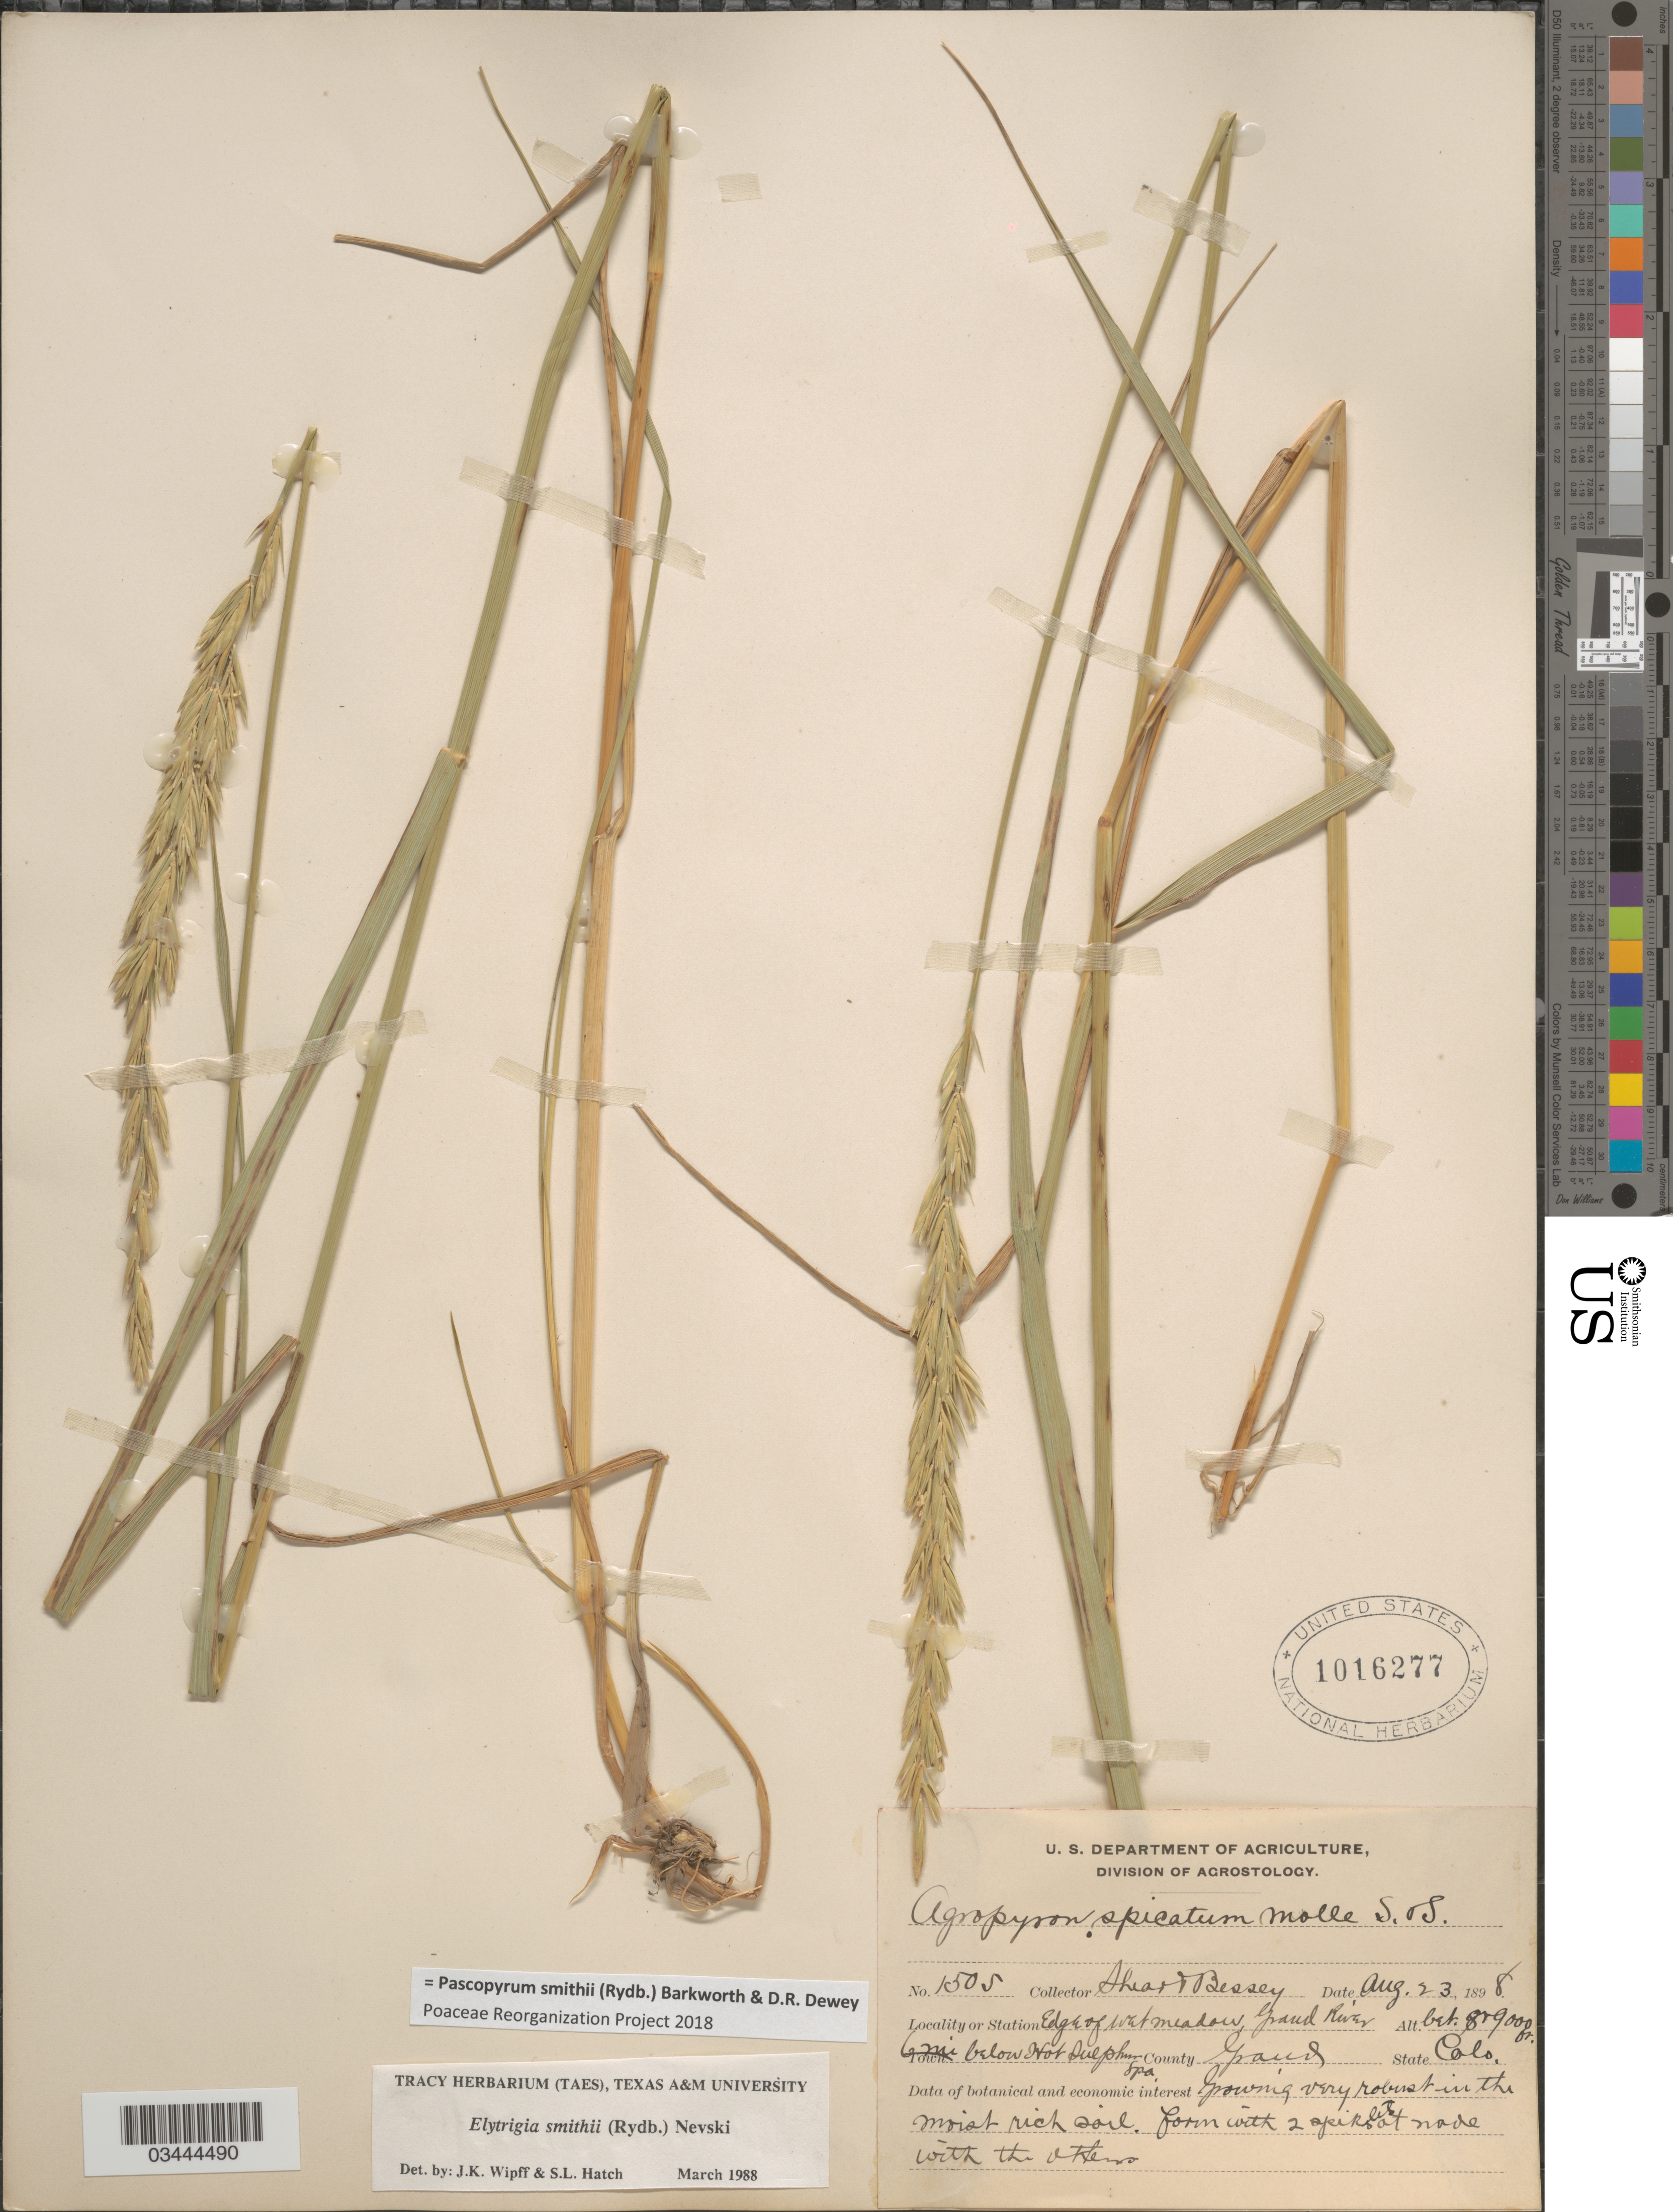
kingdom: Plantae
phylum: Tracheophyta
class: Liliopsida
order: Poales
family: Poaceae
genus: Pascopyrum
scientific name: Pascopyrum smithii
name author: (Rydb.) Barkworth & Dewey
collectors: -- Shear & -. Bessey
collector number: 1505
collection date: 1898-08-23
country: United States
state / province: Colorado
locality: Edge of wet meadow, Grand River 6 mi below Hot Sulphur Spa. County Grand.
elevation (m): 2438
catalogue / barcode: US 1016277